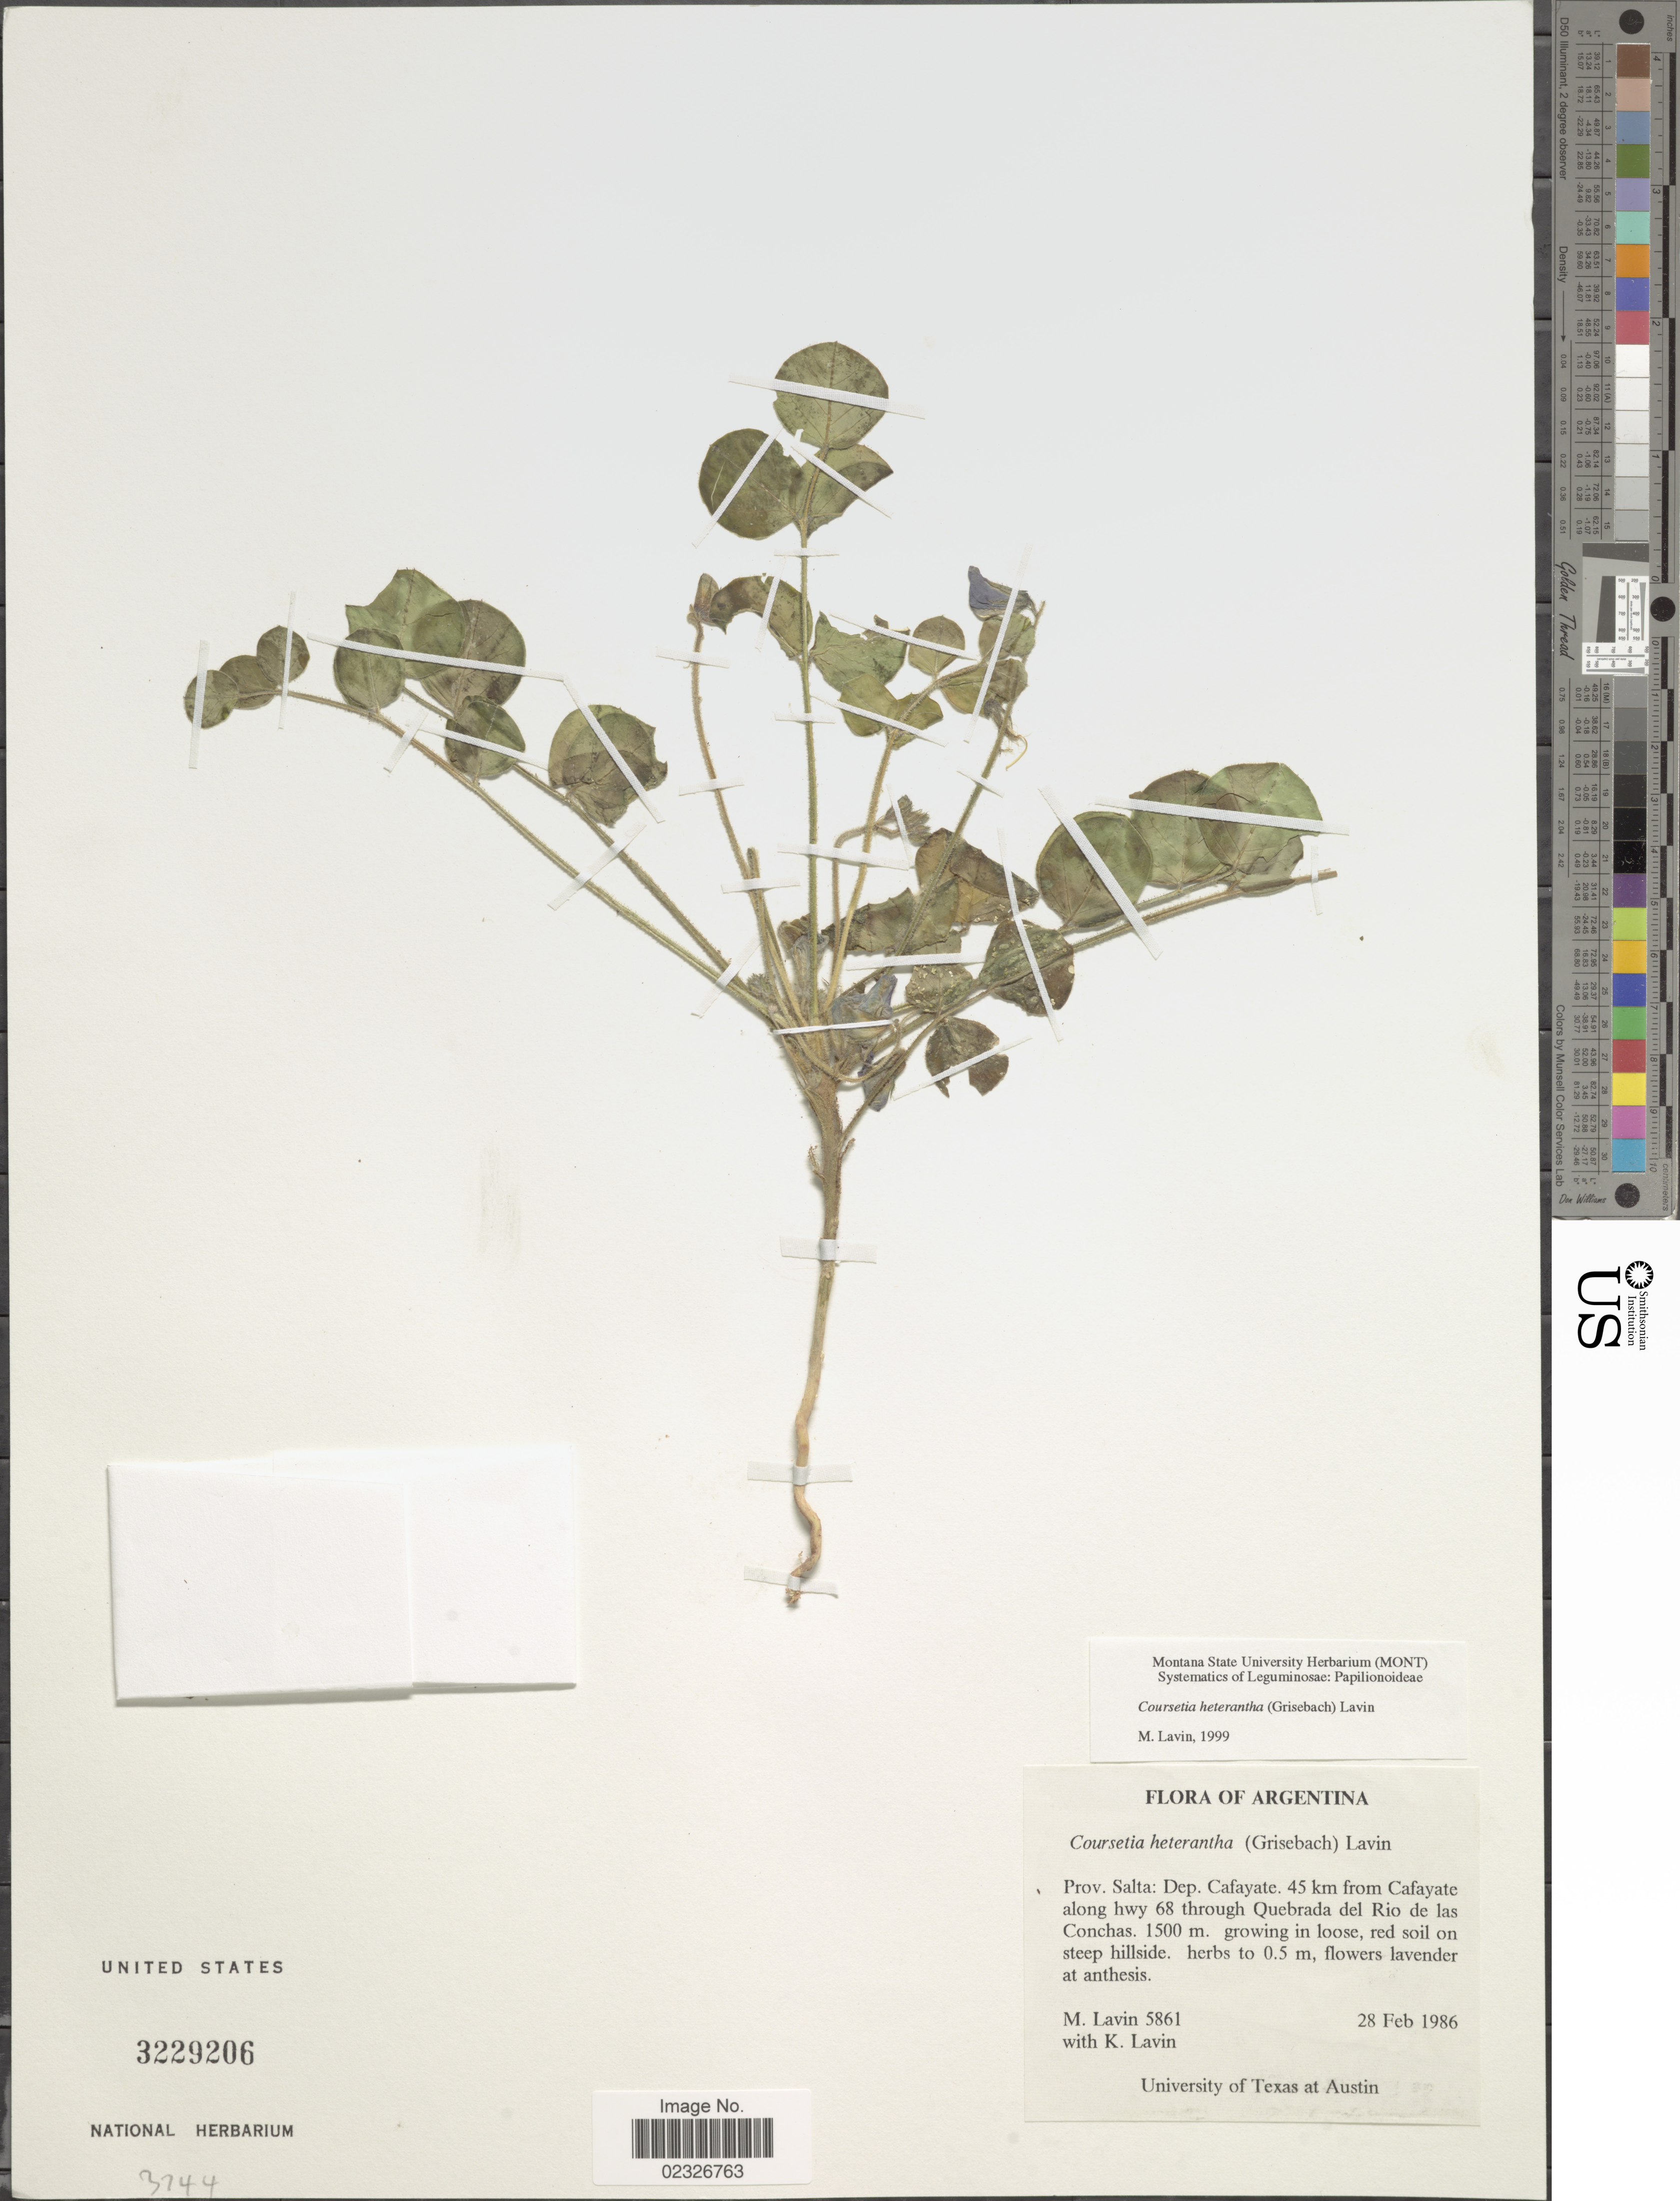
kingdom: Plantae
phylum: Tracheophyta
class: Magnoliopsida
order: Fabales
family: Fabaceae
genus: Coursetia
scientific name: Coursetia heterantha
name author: (Griseb.) Lavin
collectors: M. Lavin & K. Lavin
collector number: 5861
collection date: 1986-02-28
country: Argentina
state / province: Salta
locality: Prov. Salta: Dep. Cafayate. 45 km from Cafayate along hwy 68 through Quebrada del Rio de las Conchas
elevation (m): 1500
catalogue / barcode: US 3229206